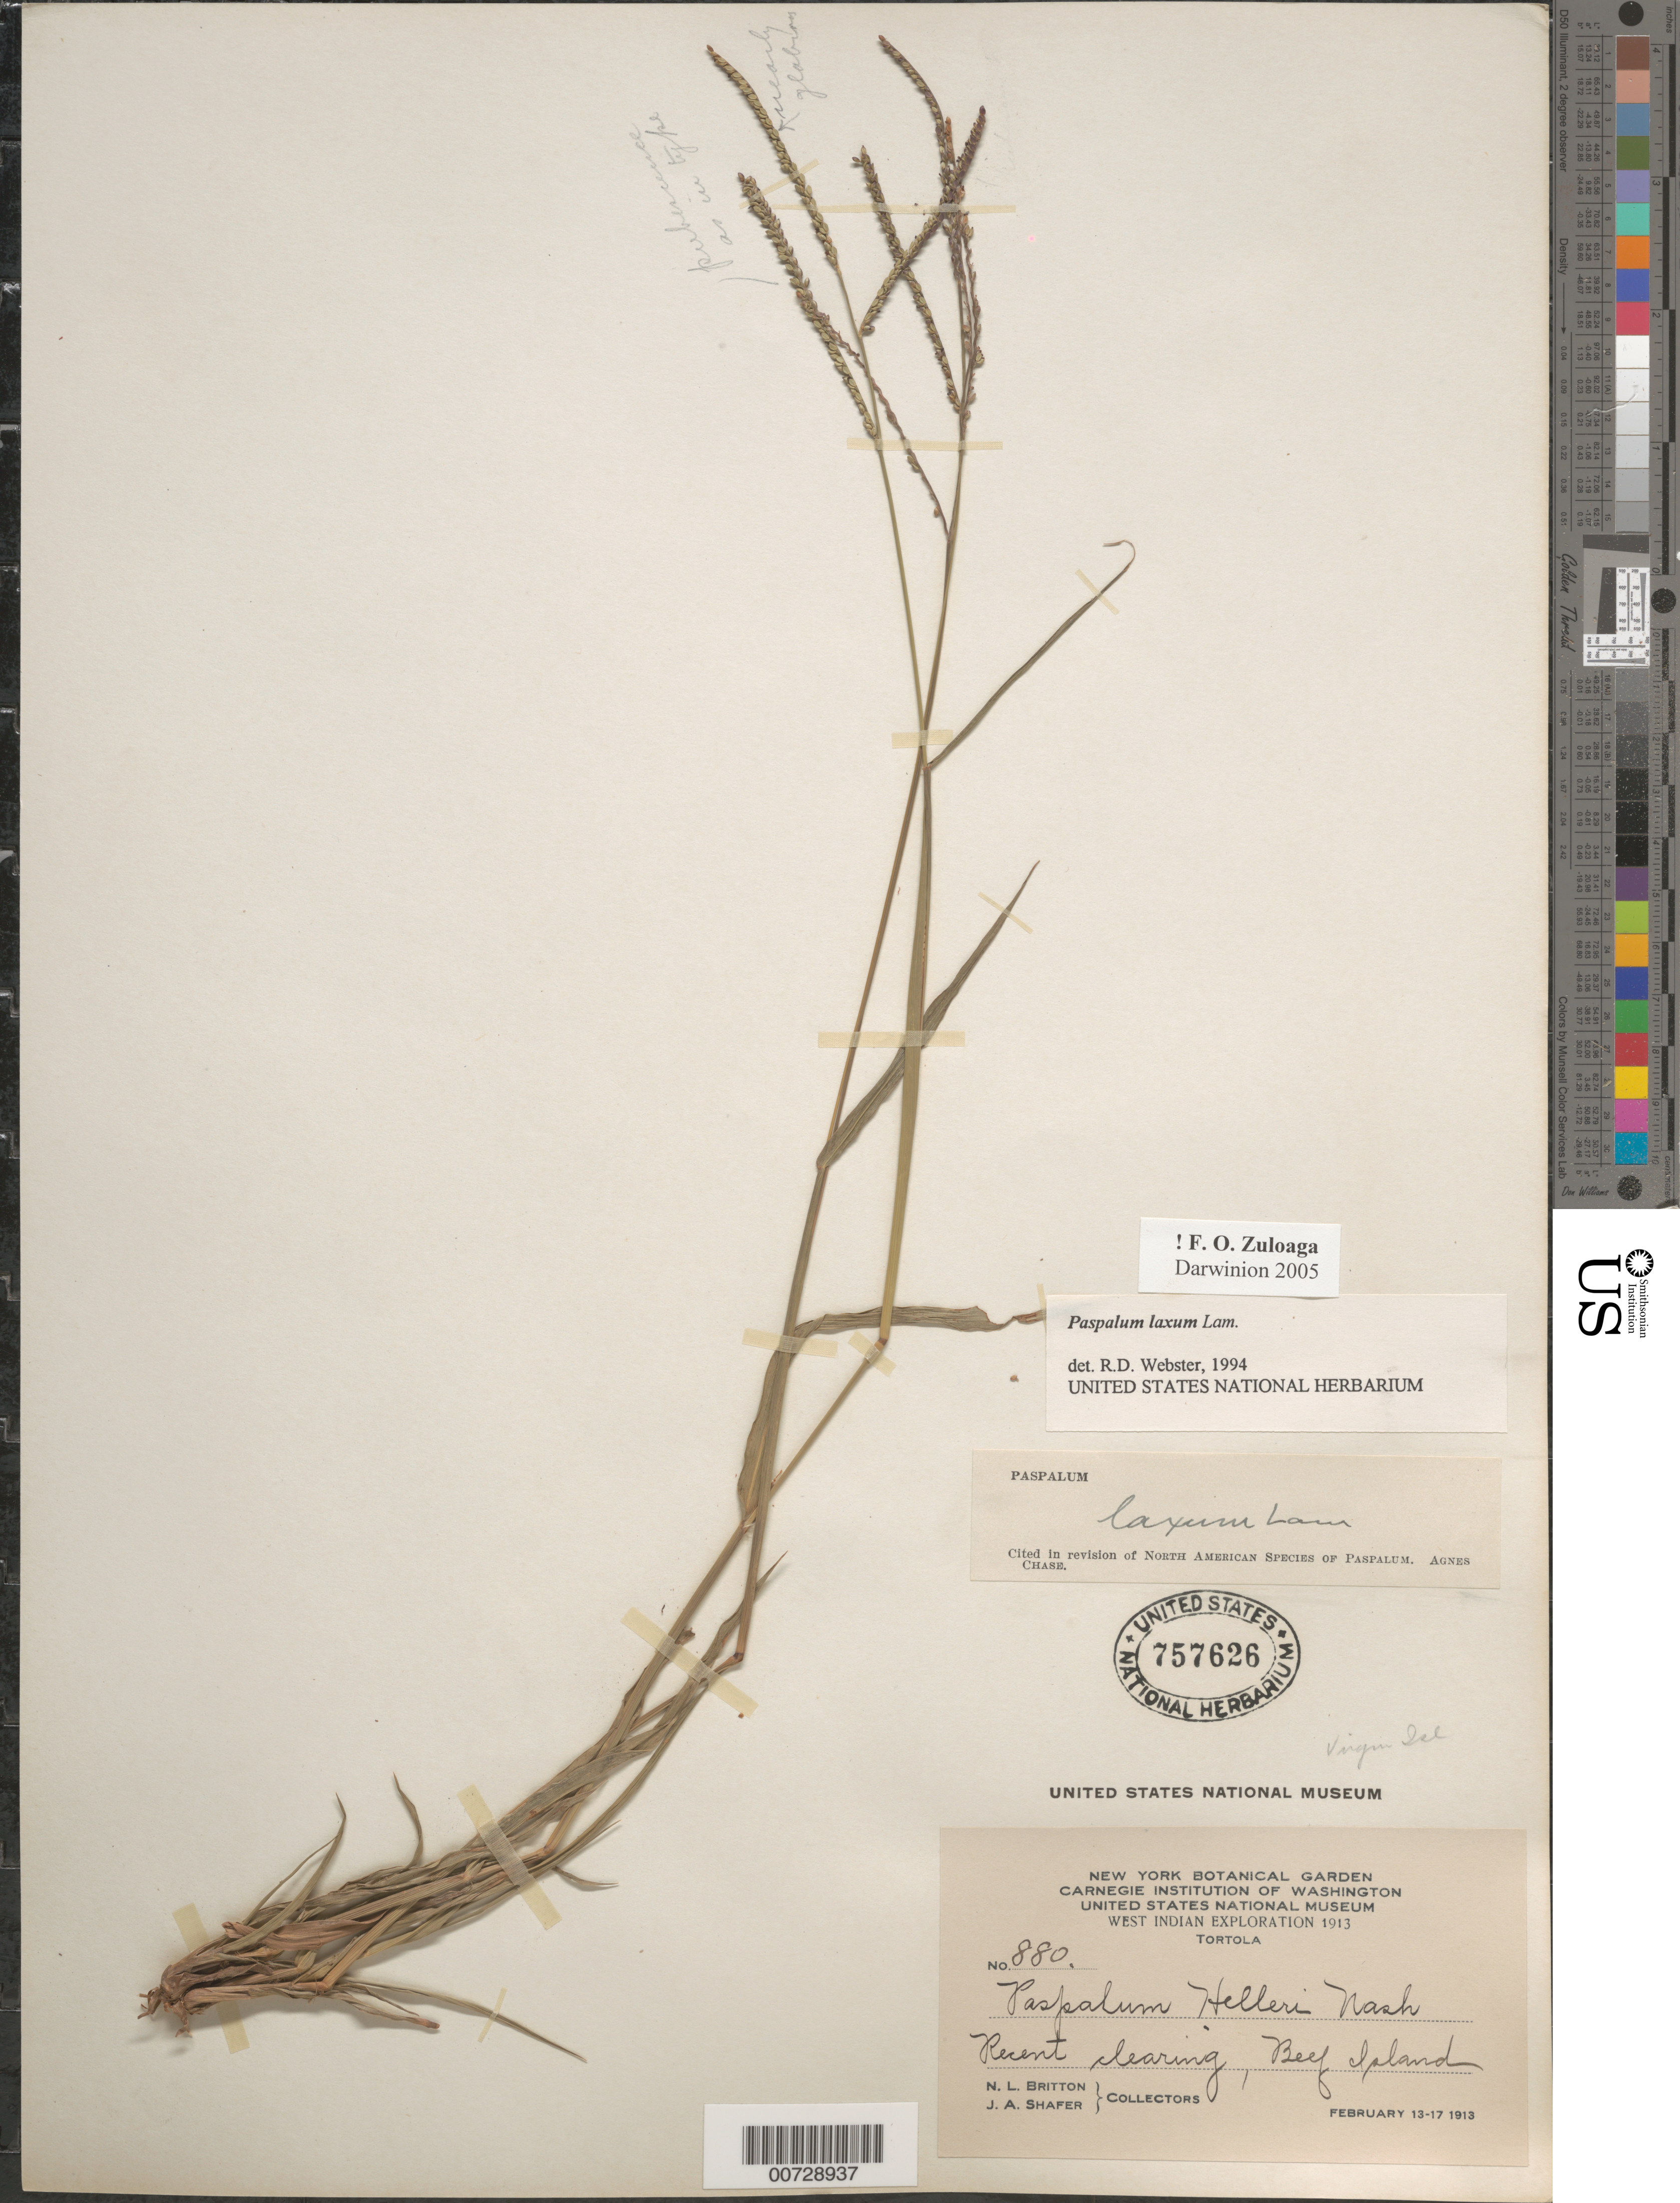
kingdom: Plantae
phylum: Tracheophyta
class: Liliopsida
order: Poales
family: Poaceae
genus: Paspalum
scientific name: Paspalum laxum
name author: Lam.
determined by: Webster, Robert D.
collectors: N. Britton & J. A. Shafer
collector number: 880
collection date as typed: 13 Feb 1913 to 17 Feb 1913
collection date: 1913-02-13/1913-02-17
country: British Virgin Islands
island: Tortola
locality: Tortola; Beef Island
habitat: Recent clearing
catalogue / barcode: US 757626